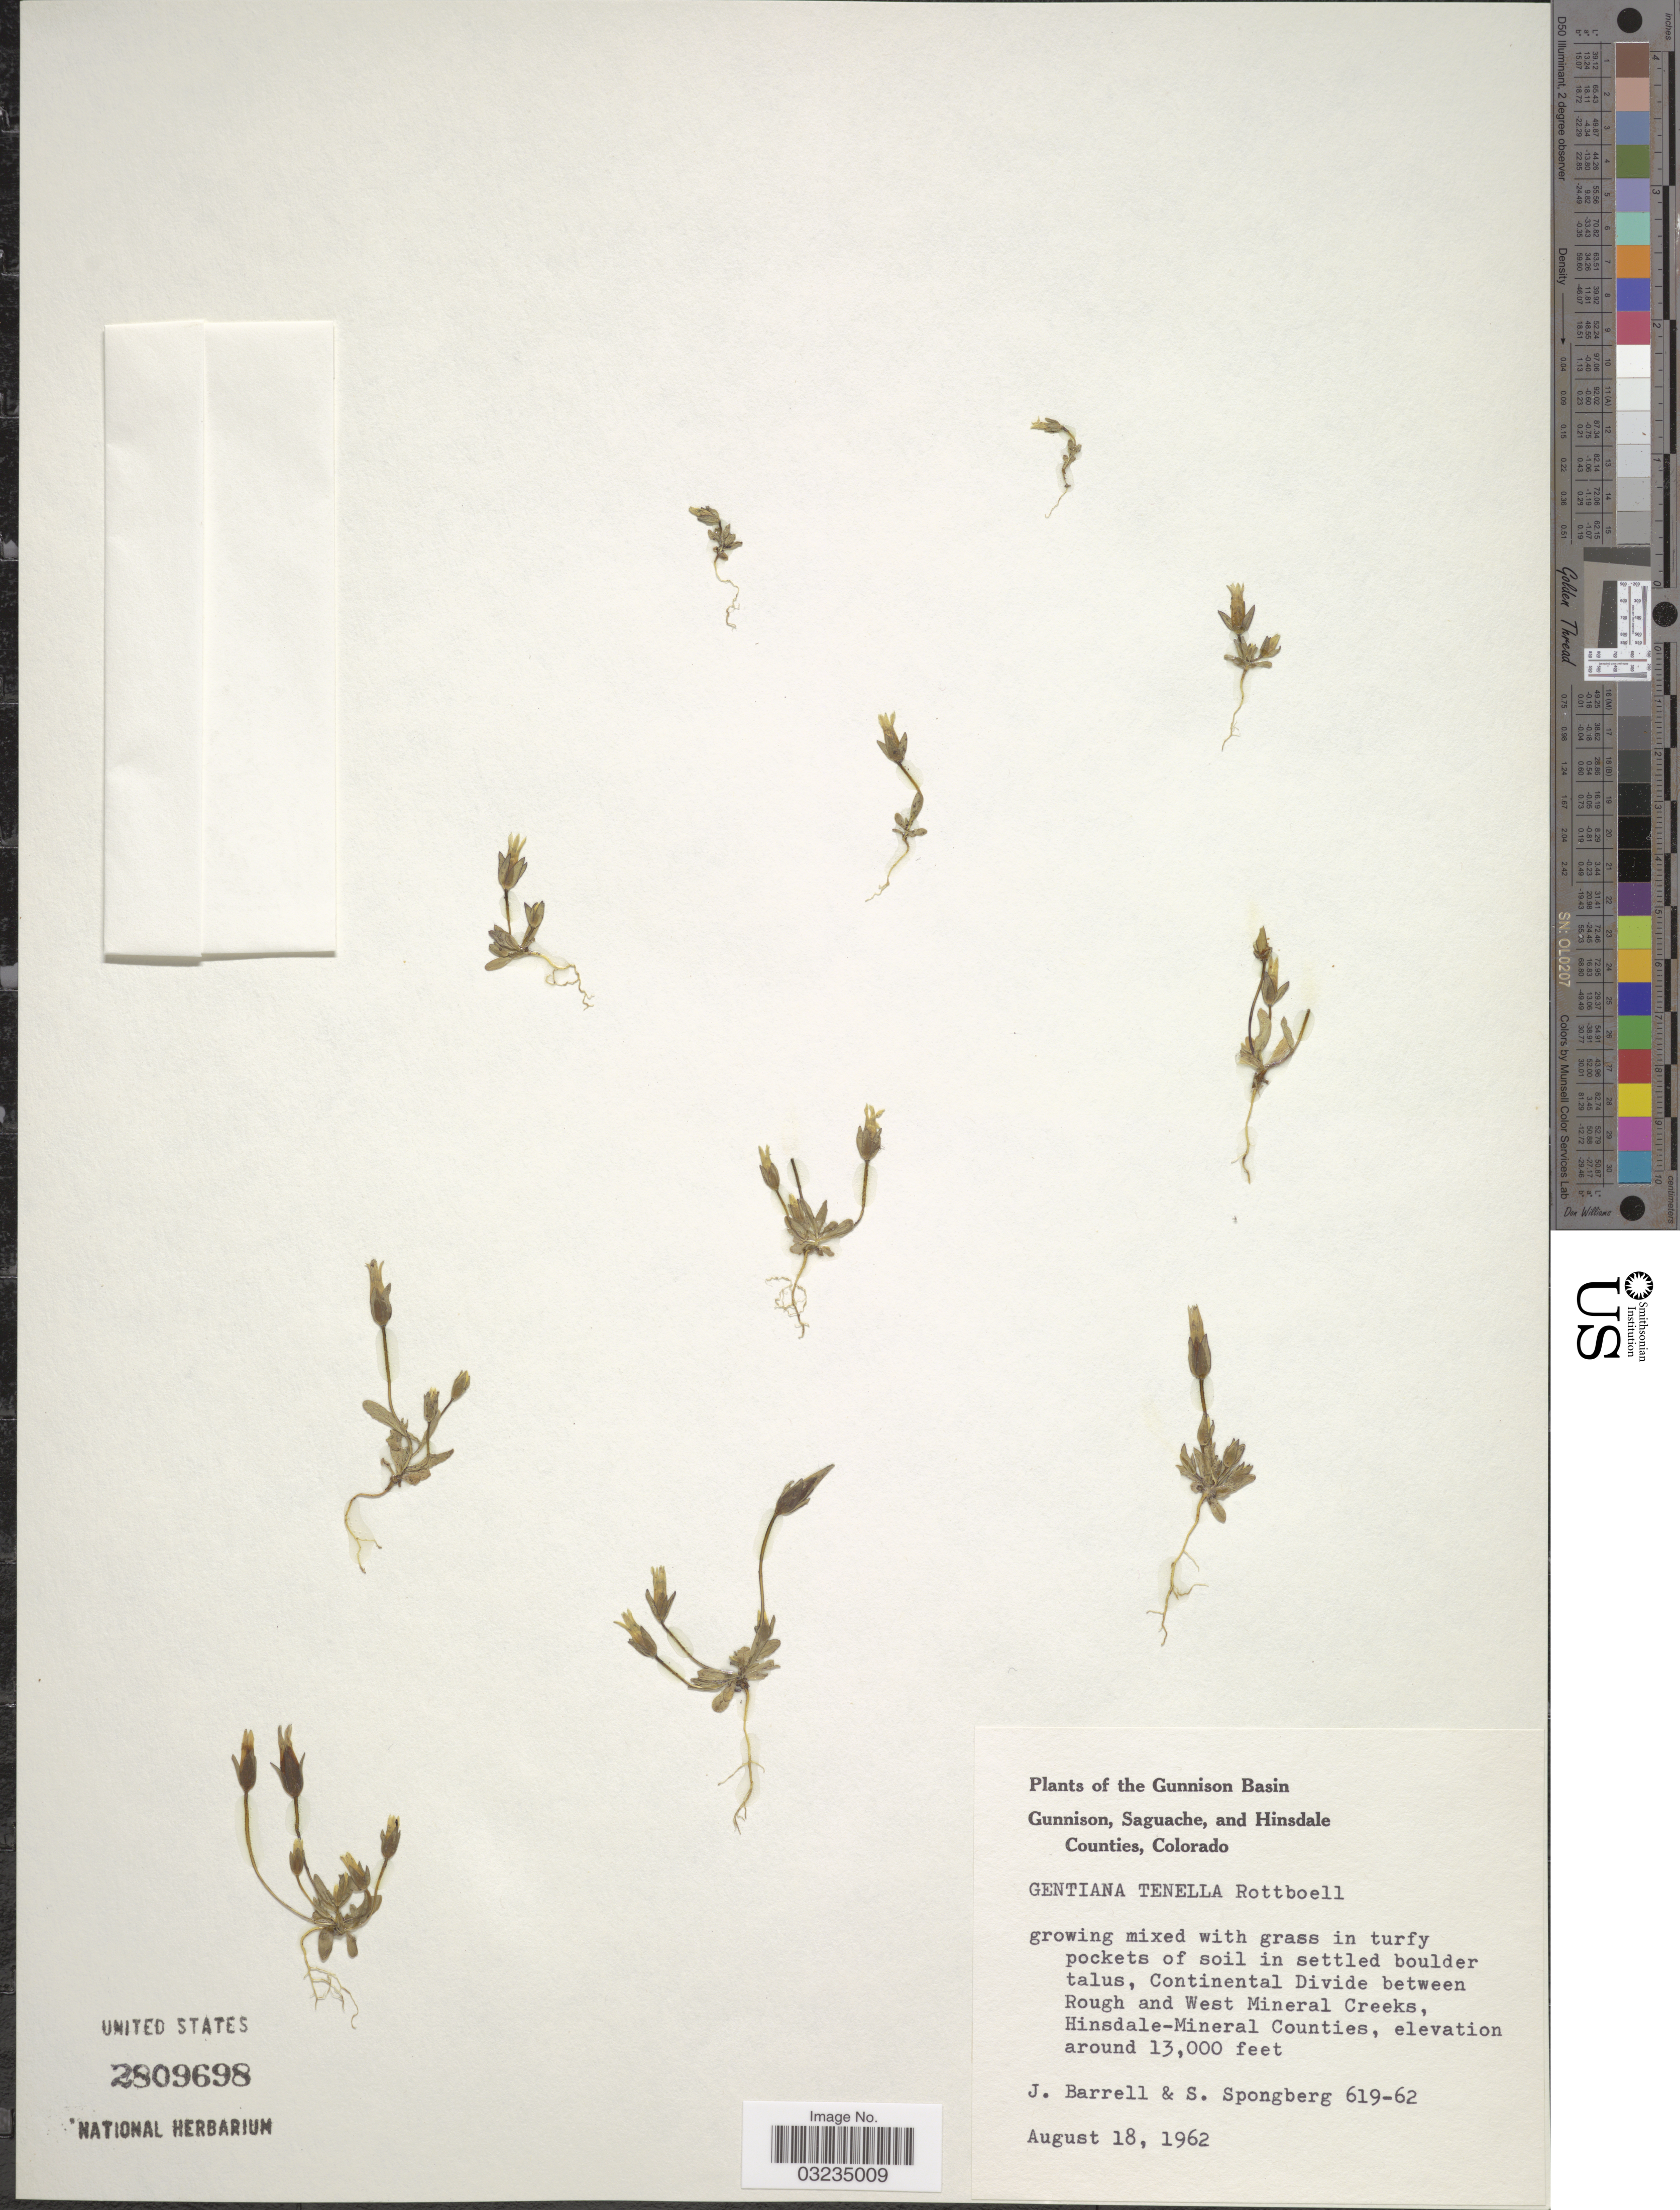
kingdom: Plantae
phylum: Tracheophyta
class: Magnoliopsida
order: Gentianales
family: Gentianaceae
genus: Gentiana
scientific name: Gentiana tenella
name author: Rottb.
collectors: J. Barrell & S. A.Spongberg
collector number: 619-62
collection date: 1962-09-18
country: United States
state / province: Colorado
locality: The Gunnison Basin. Continental Divide between Rough and West Mineral Creeks, Hinsdale-Mineral Counties.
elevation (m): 3962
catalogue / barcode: US 2809698